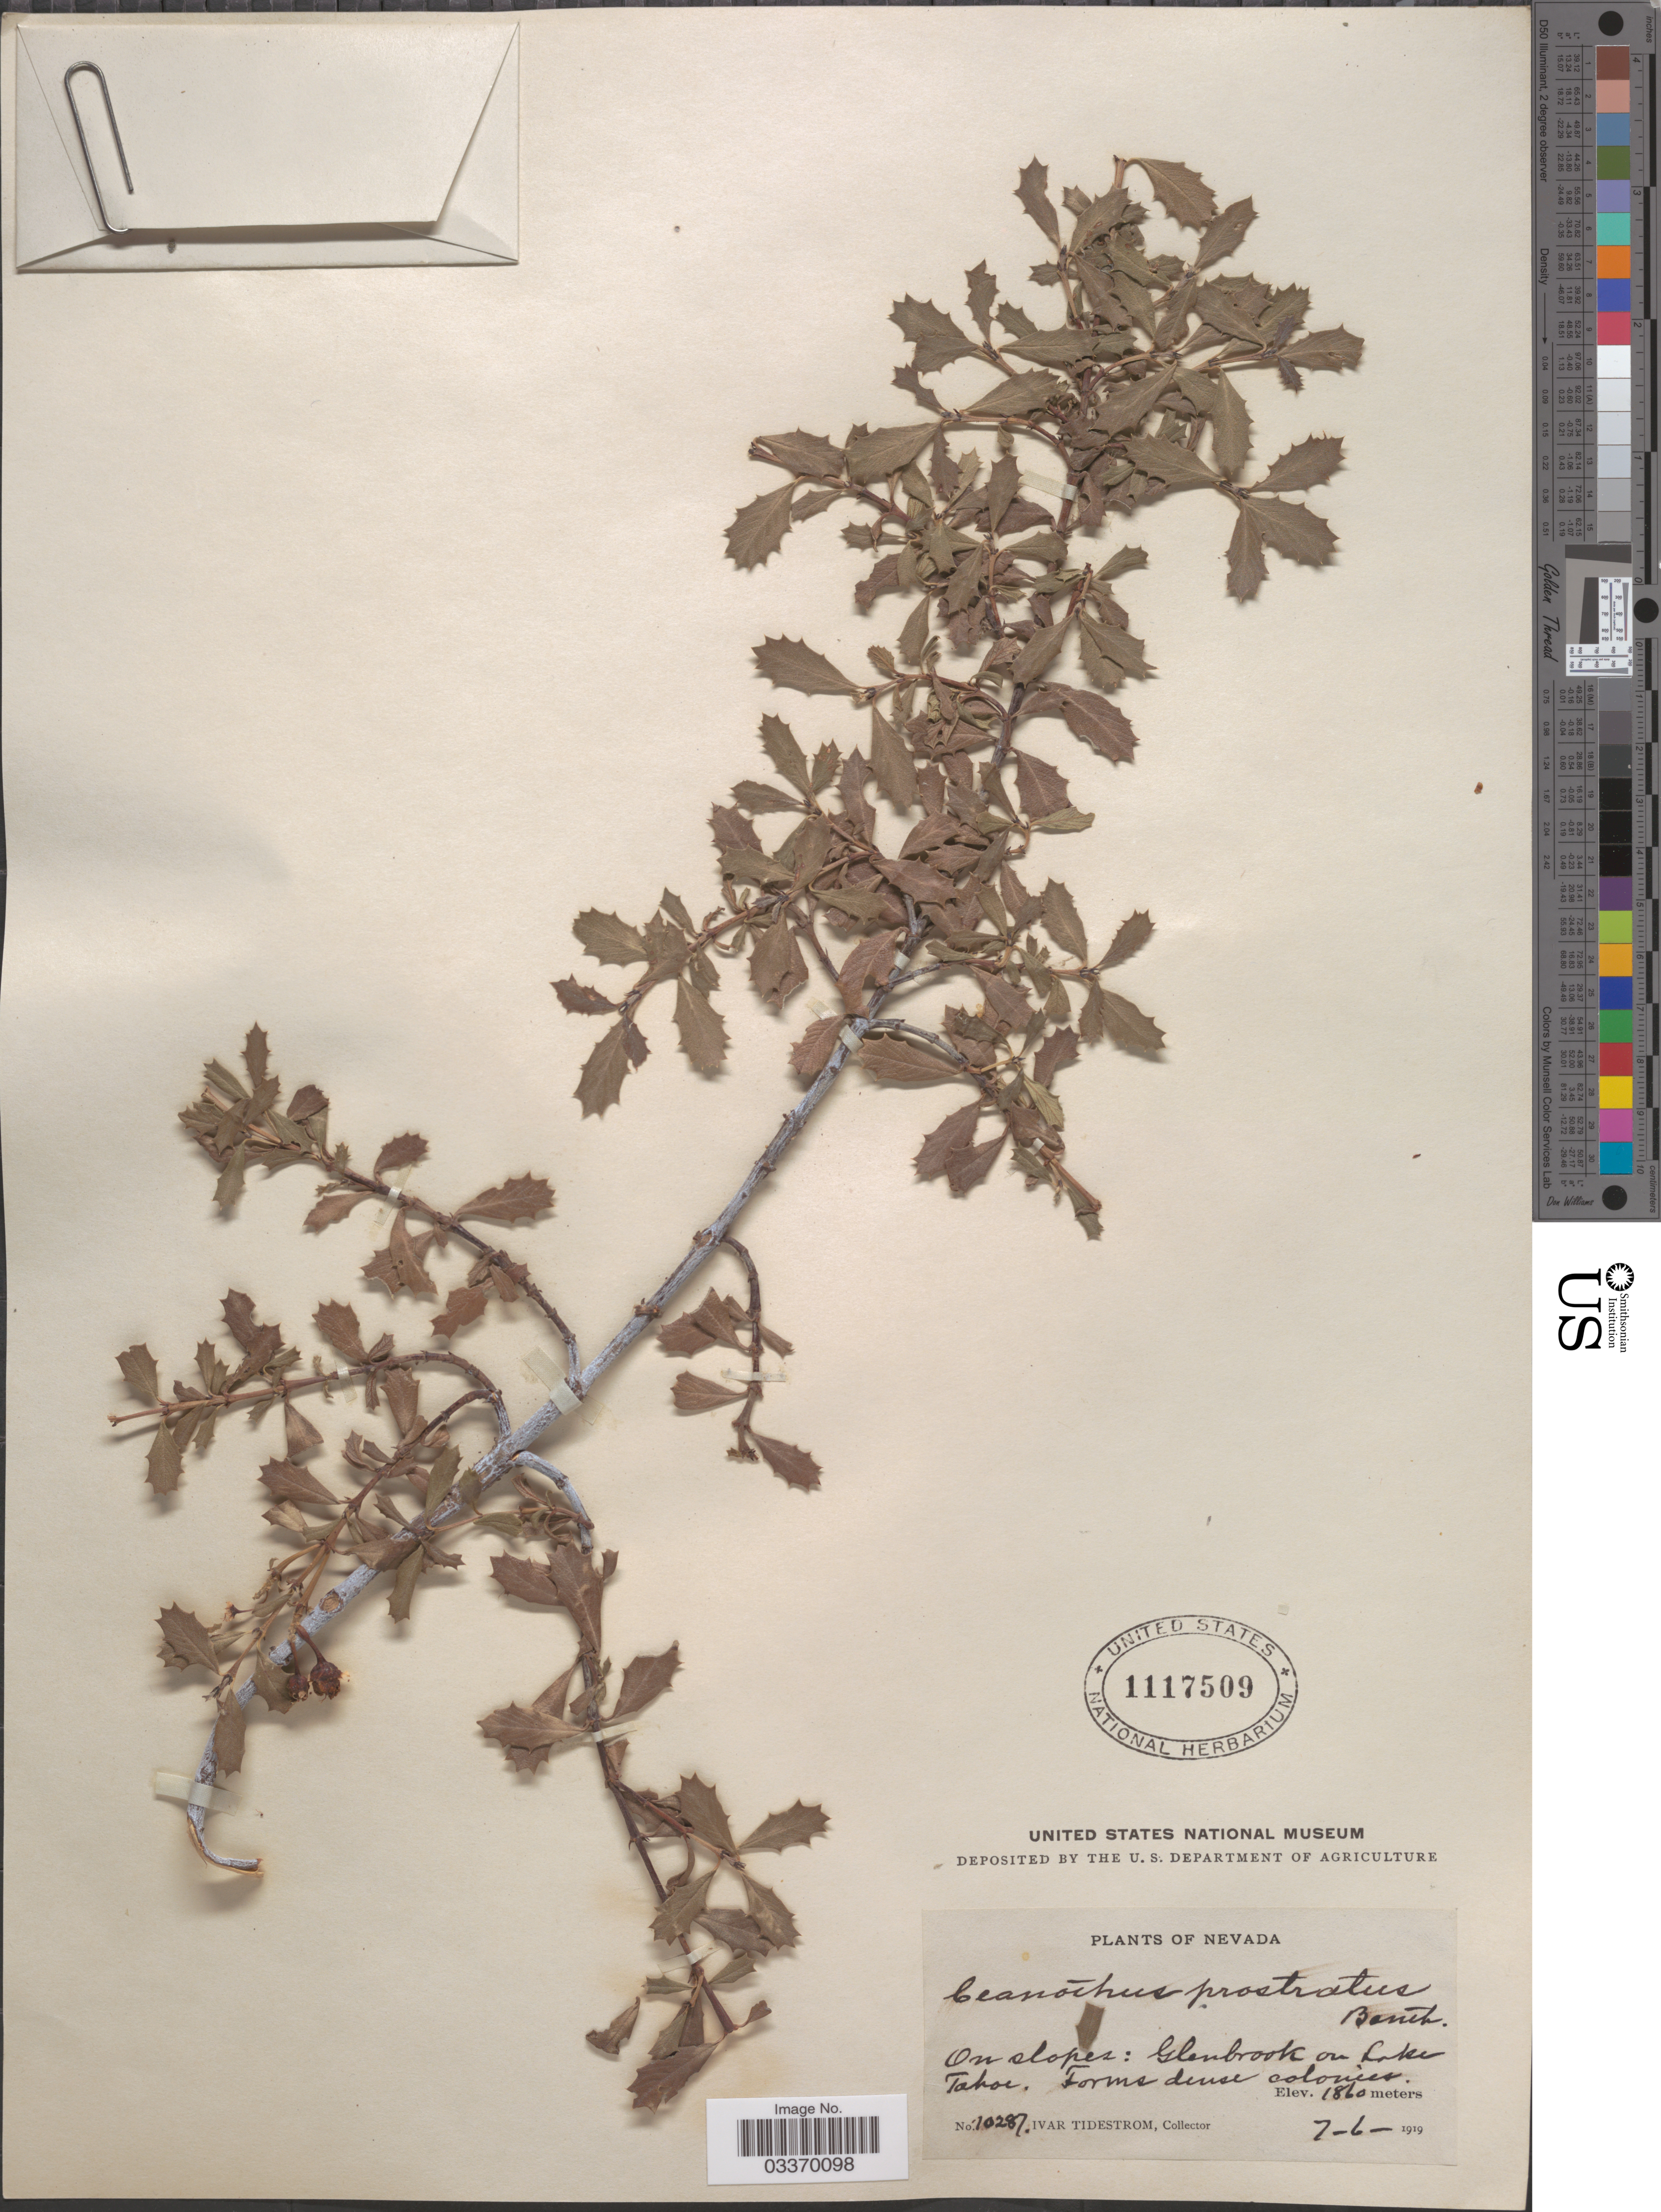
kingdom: Plantae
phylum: Tracheophyta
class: Magnoliopsida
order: Rosales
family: Rhamnaceae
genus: Ceanothus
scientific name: Ceanothus prostratus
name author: Benth.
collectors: I. F. Tidestrom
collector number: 10287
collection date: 1919-07-06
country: United States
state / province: Nevada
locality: On slopes: Glenbrook on Lake Tahoe.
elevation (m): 1860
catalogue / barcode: US 1117509